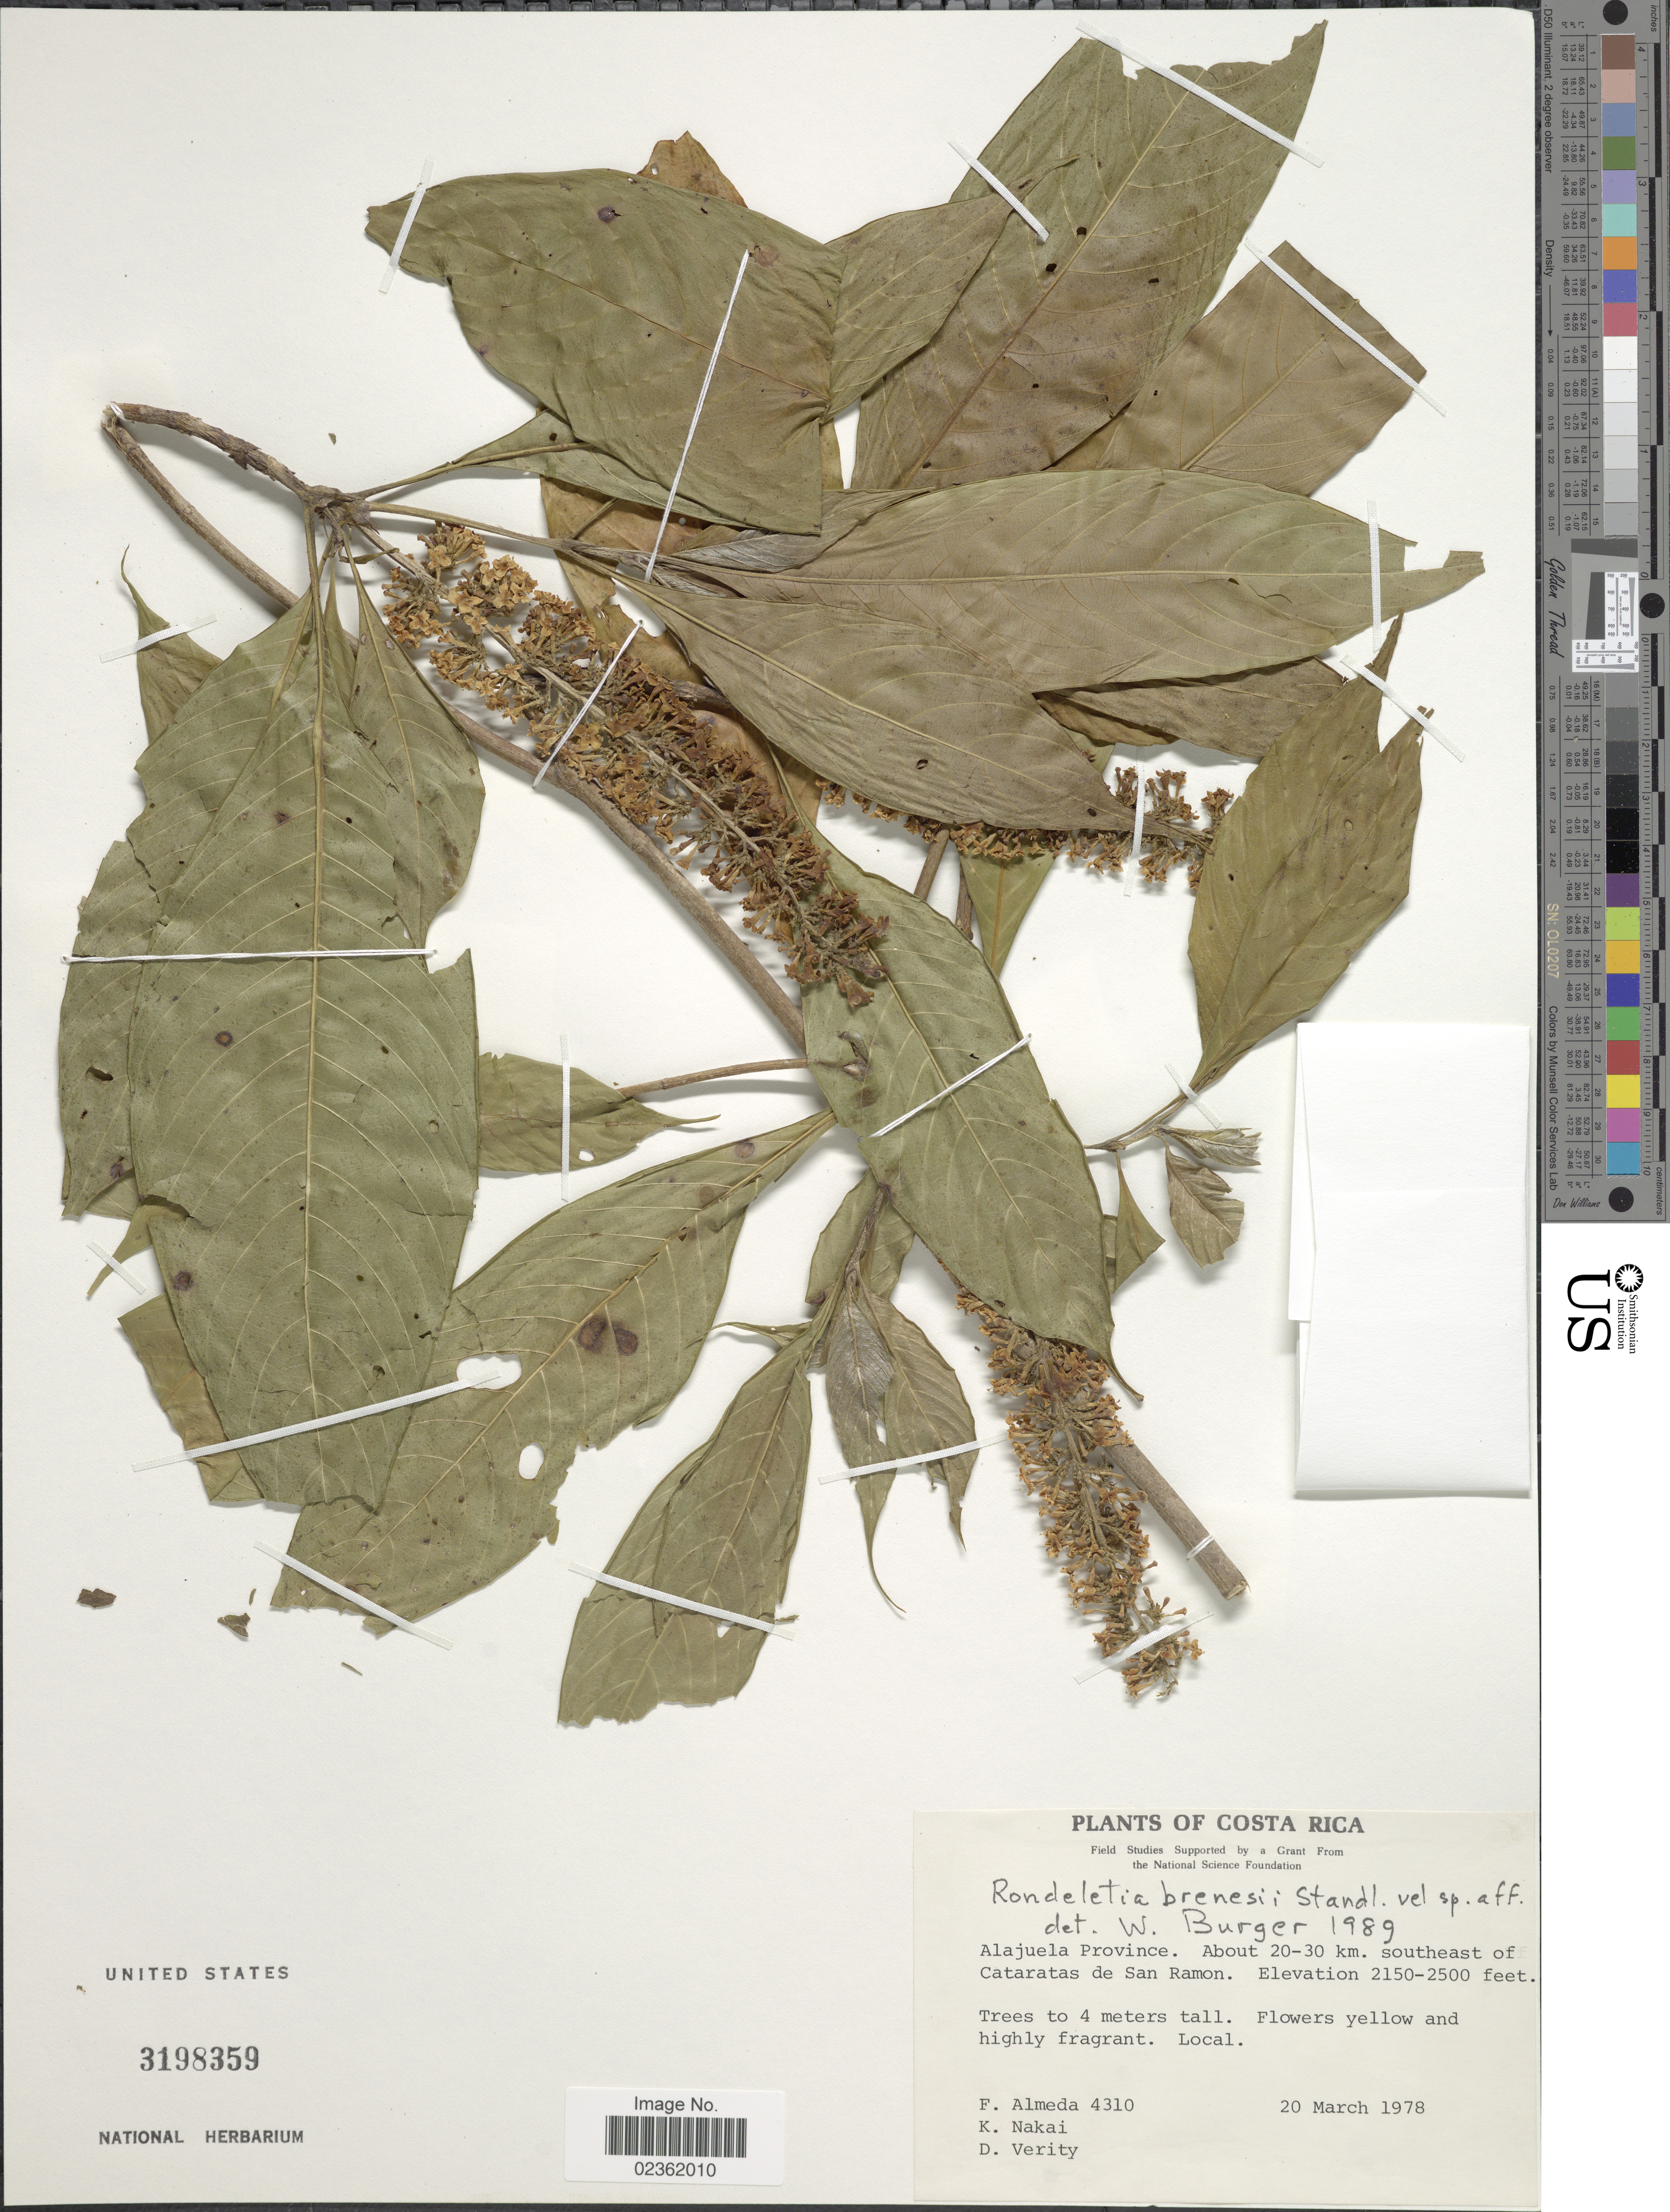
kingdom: Plantae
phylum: Tracheophyta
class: Magnoliopsida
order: Gentianales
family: Rubiaceae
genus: Rondeletia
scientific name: Rondeletia brenesii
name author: Standl.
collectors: F. Almeda, K. M. Nakai & D. Verity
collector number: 4310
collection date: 1978-03-20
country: Costa Rica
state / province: Alajuela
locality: About 20-30 km. southeast of Cataratas de San Ramon.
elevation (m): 655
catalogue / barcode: US 3198359